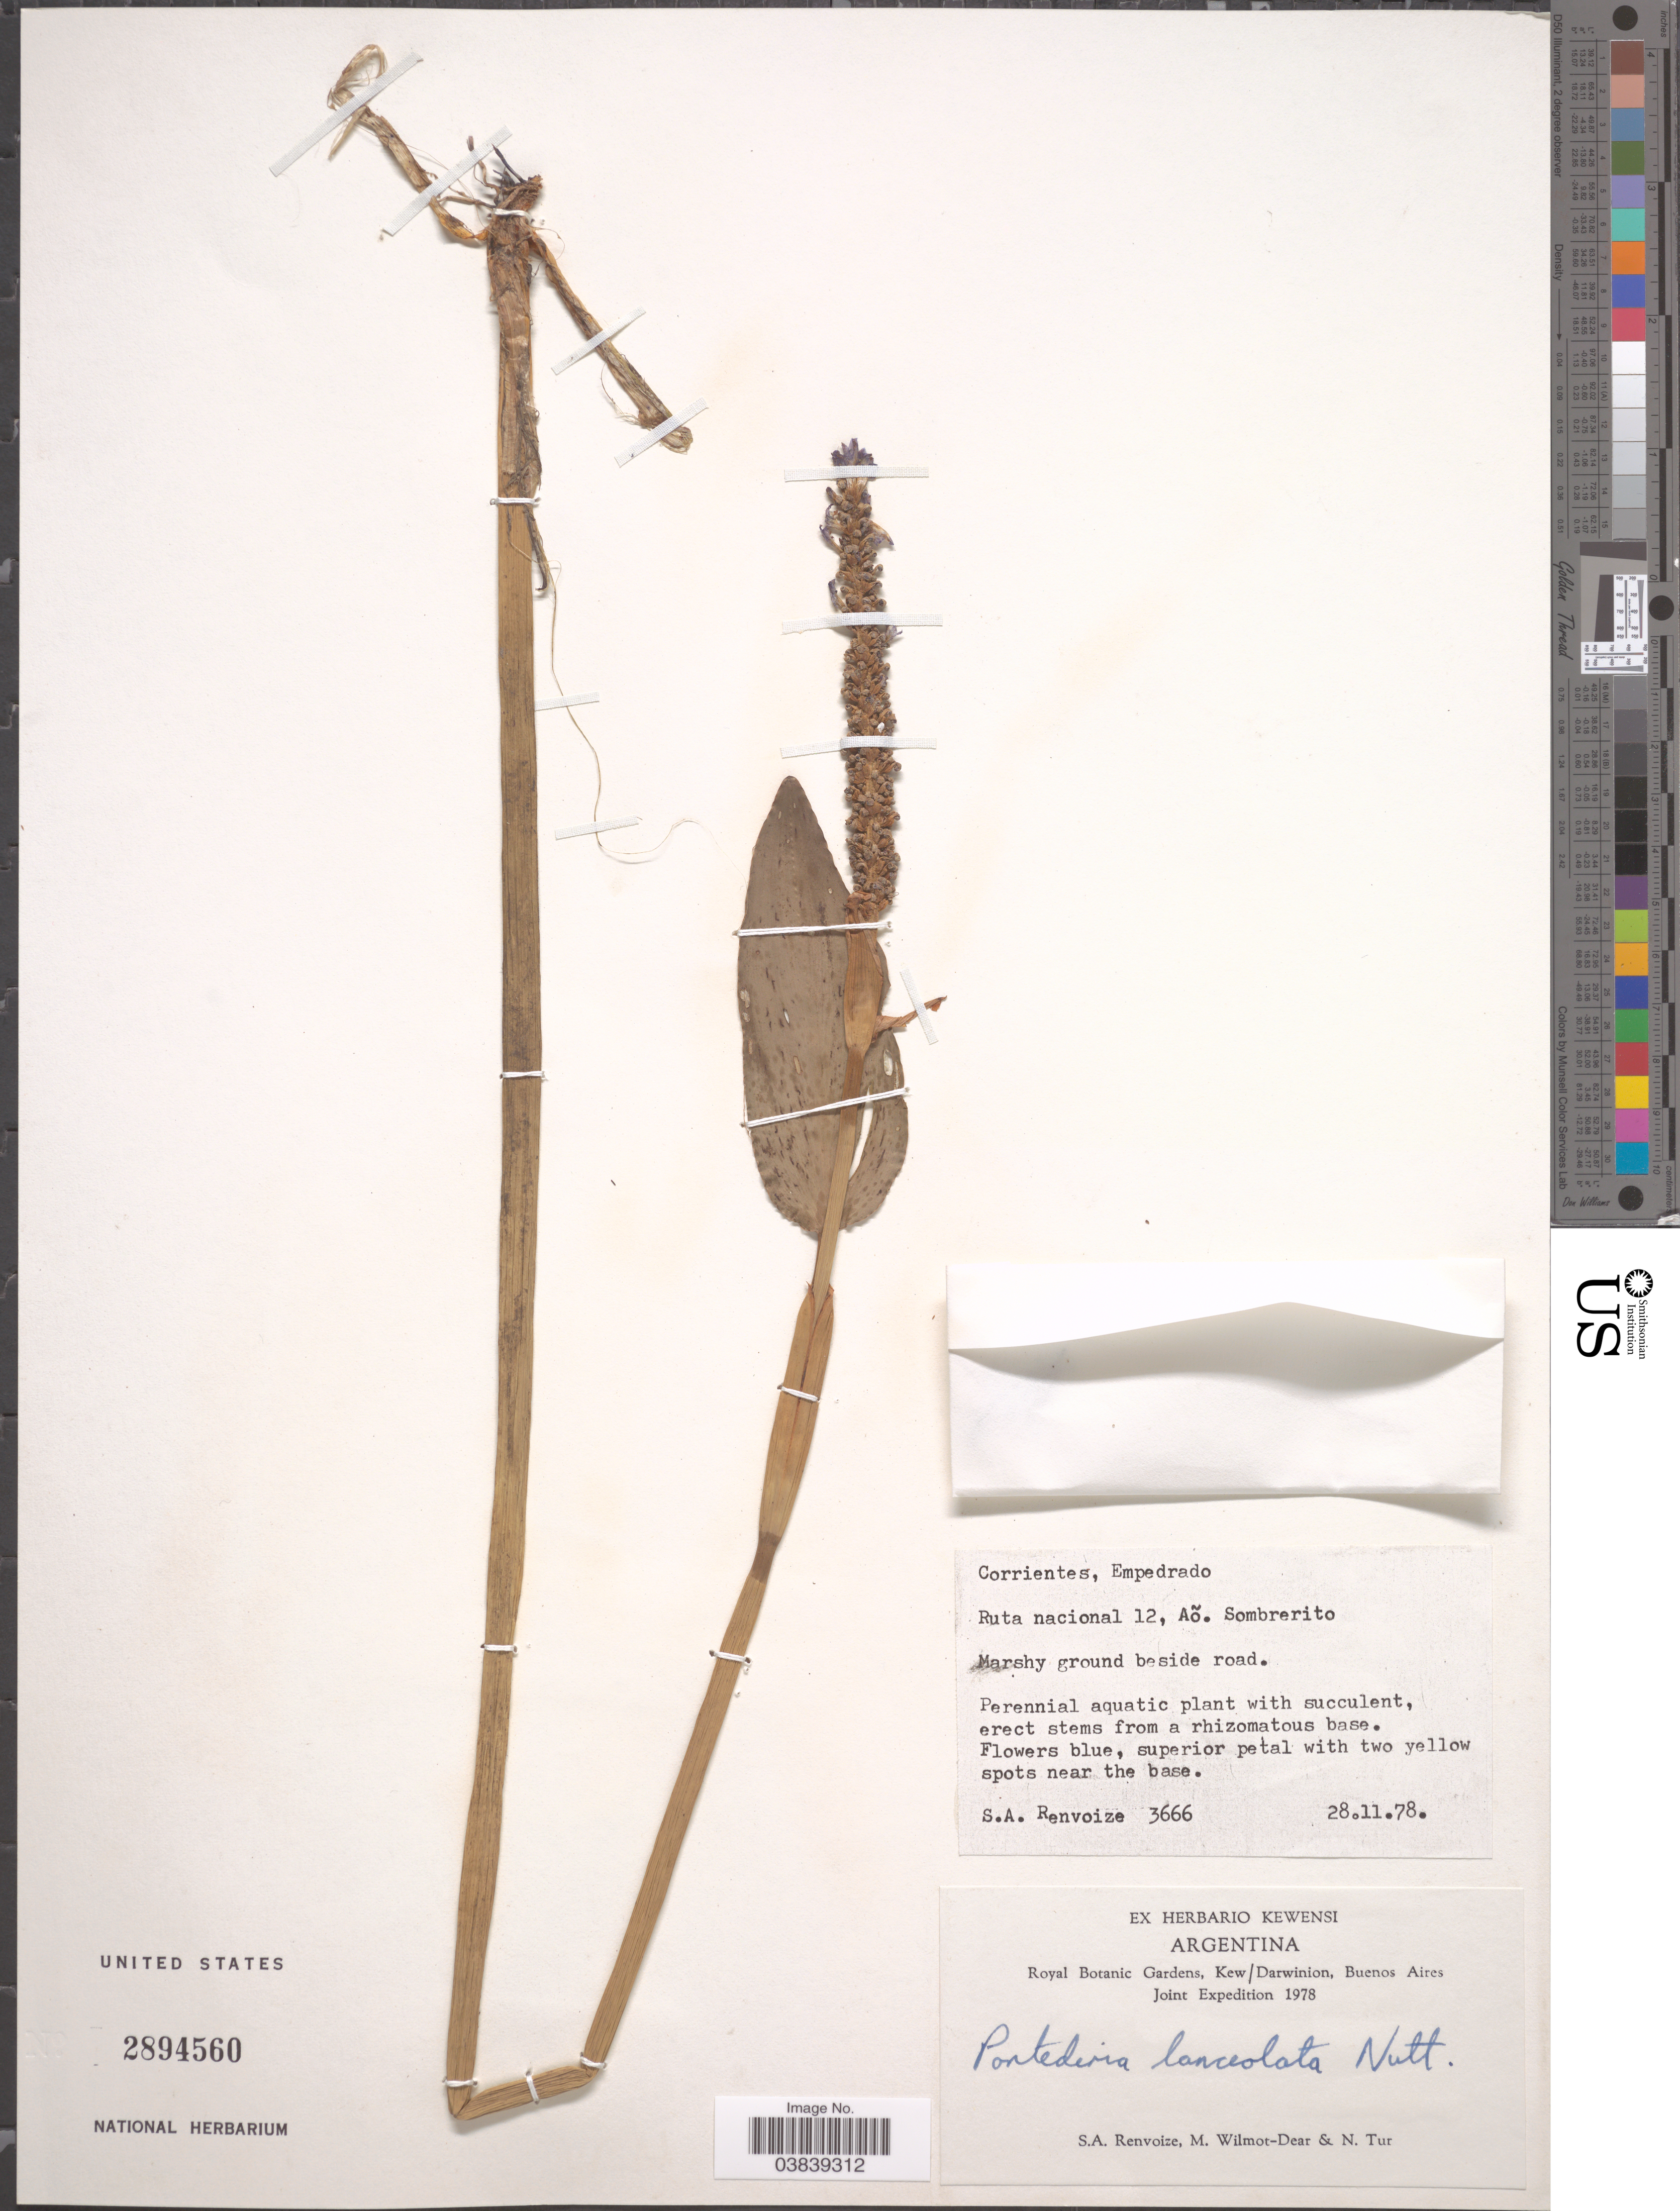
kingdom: Plantae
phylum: Tracheophyta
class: Liliopsida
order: Commelinales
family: Pontederiaceae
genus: Pontederia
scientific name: Pontederia lanceolata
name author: Nutt.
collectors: S. A. Renvoize, M. Wilmot-Dear & N. Tur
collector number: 3666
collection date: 1978-11-28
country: Argentina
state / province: Corrientes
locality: Empedrado. Ruta nacional 12, Aõ. Sombrerito.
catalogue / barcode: US 2894560